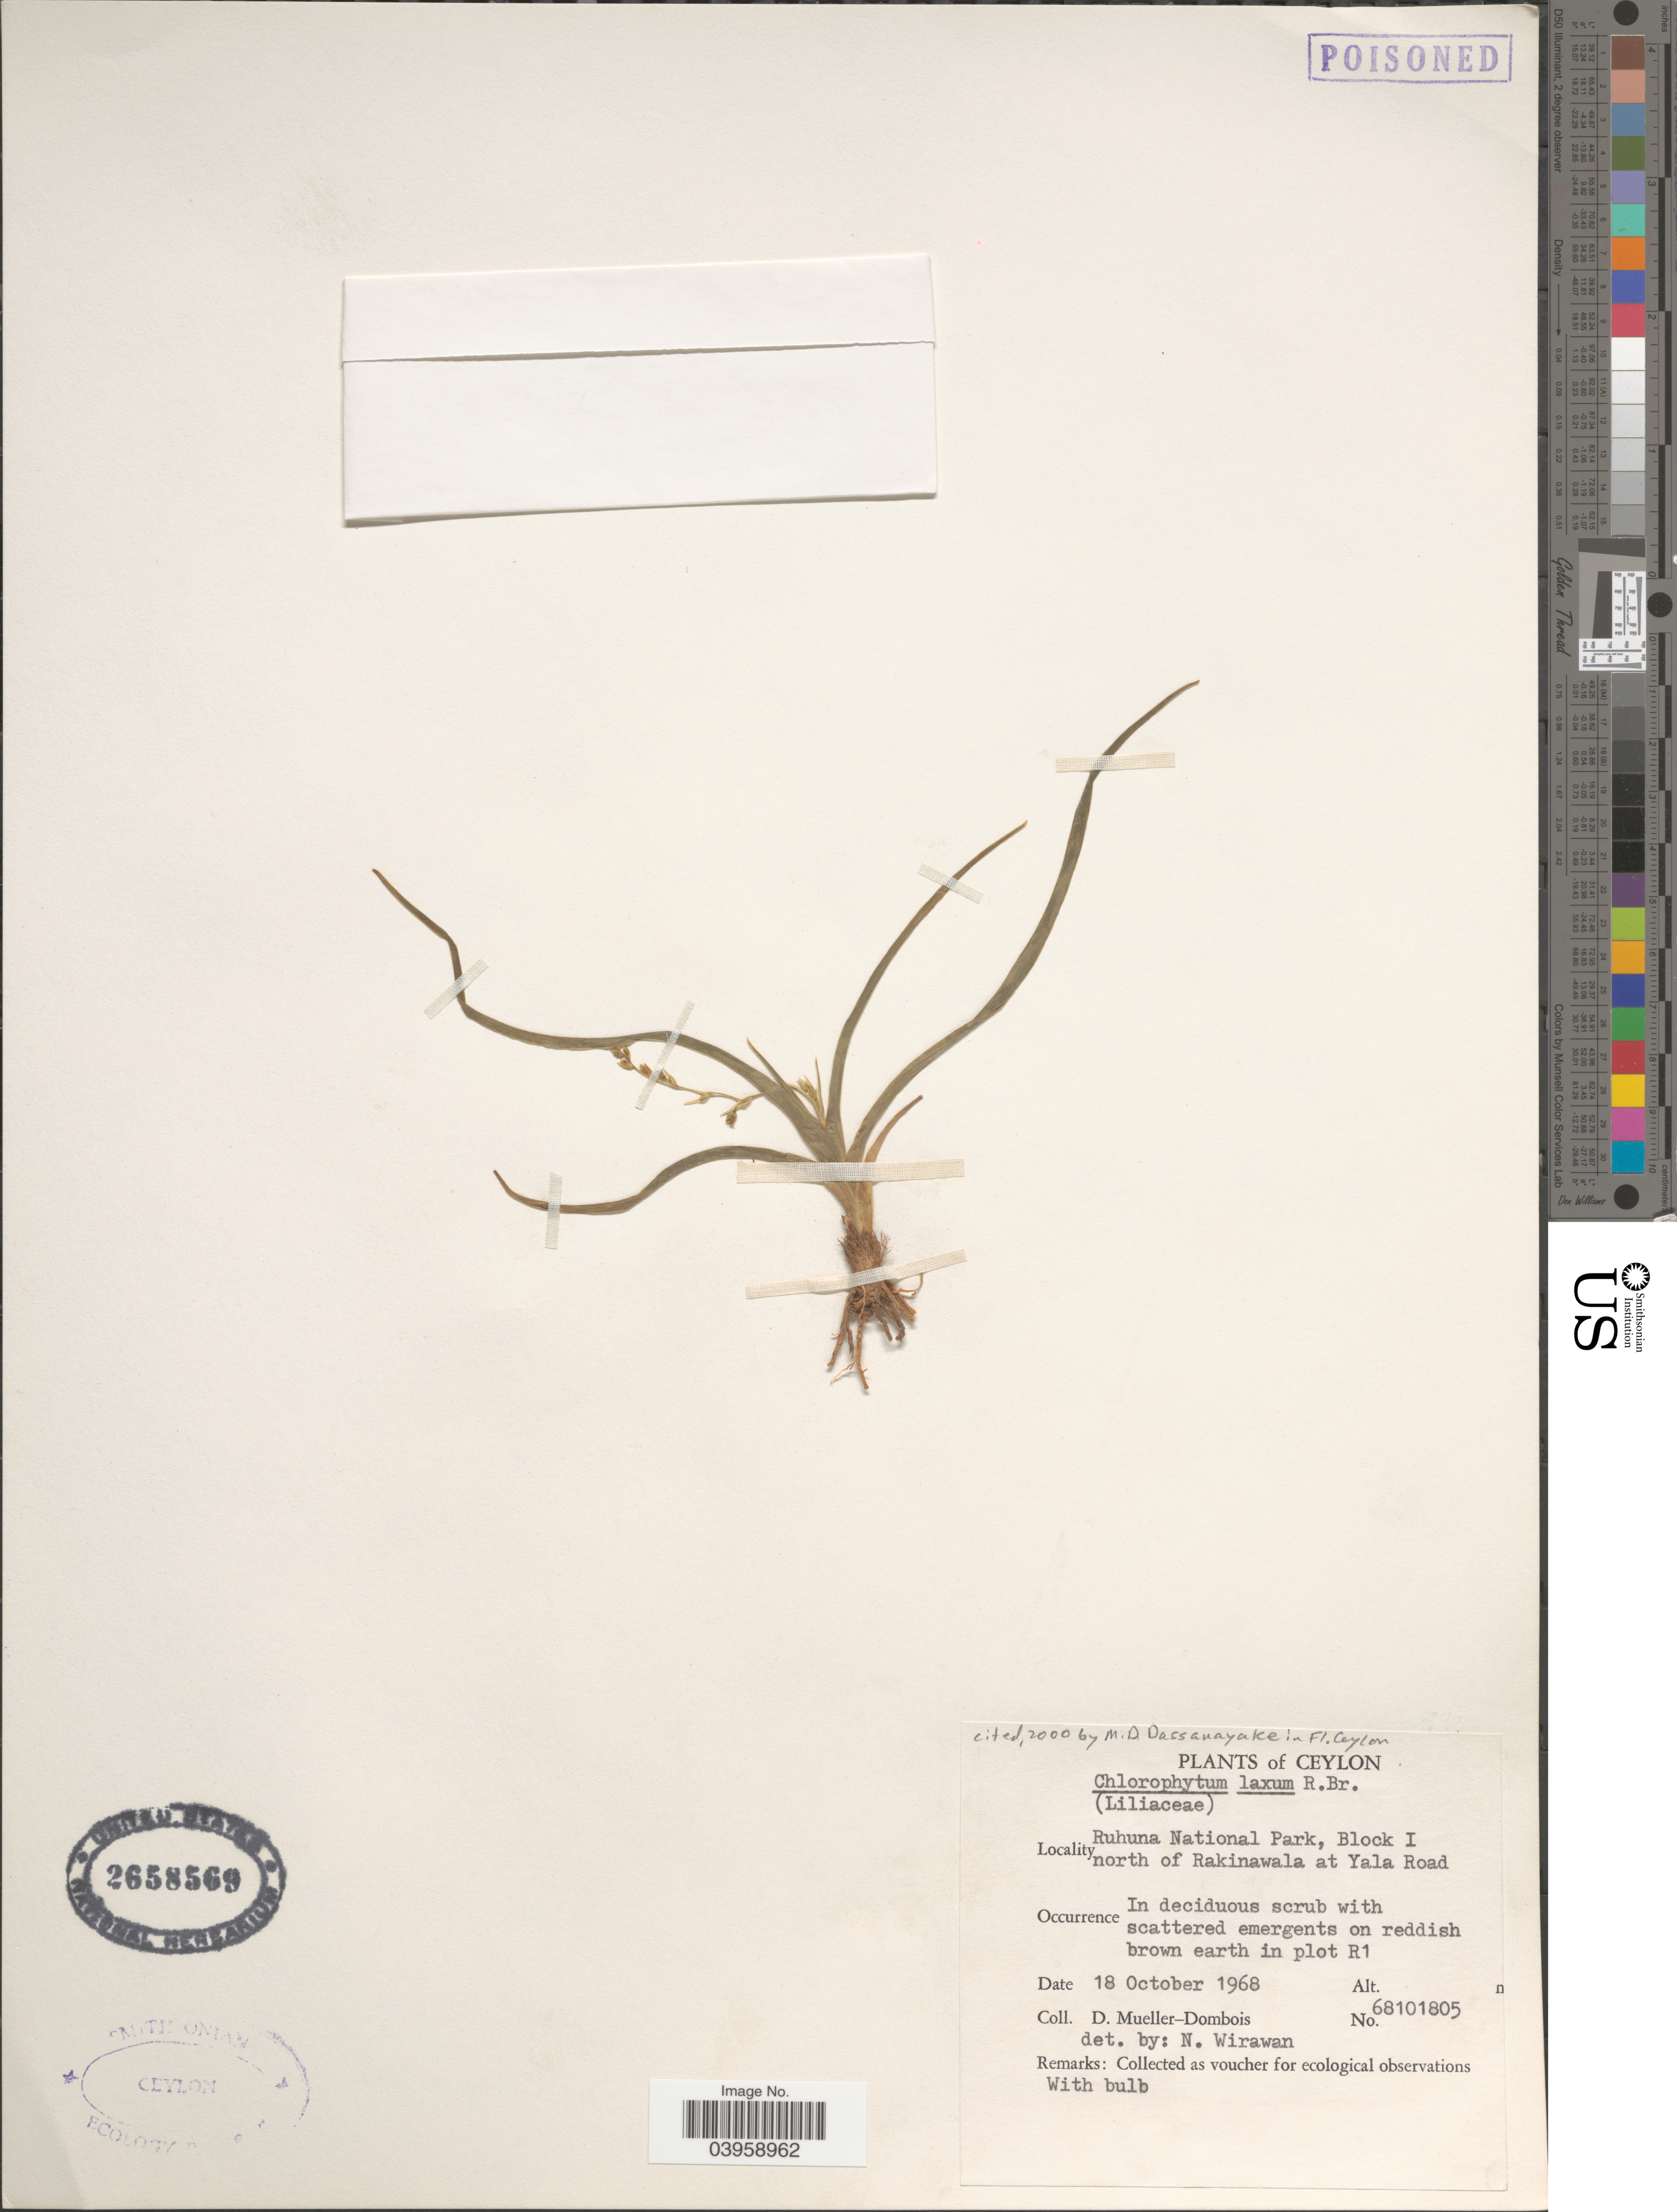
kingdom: Plantae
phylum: Tracheophyta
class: Liliopsida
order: Asparagales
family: Asparagaceae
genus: Chlorophytum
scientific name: Chlorophytum laxum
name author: R. Br.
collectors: D. Mueller-Dombois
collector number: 68101805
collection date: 1968-10-18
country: Sri Lanka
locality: Ceylon. Ruhuna National Park, Block I north of Rakinawala at Yala Road. In deciduous scrub with scattered emergents on reddish brown earth in plot R1.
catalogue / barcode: US 2658569